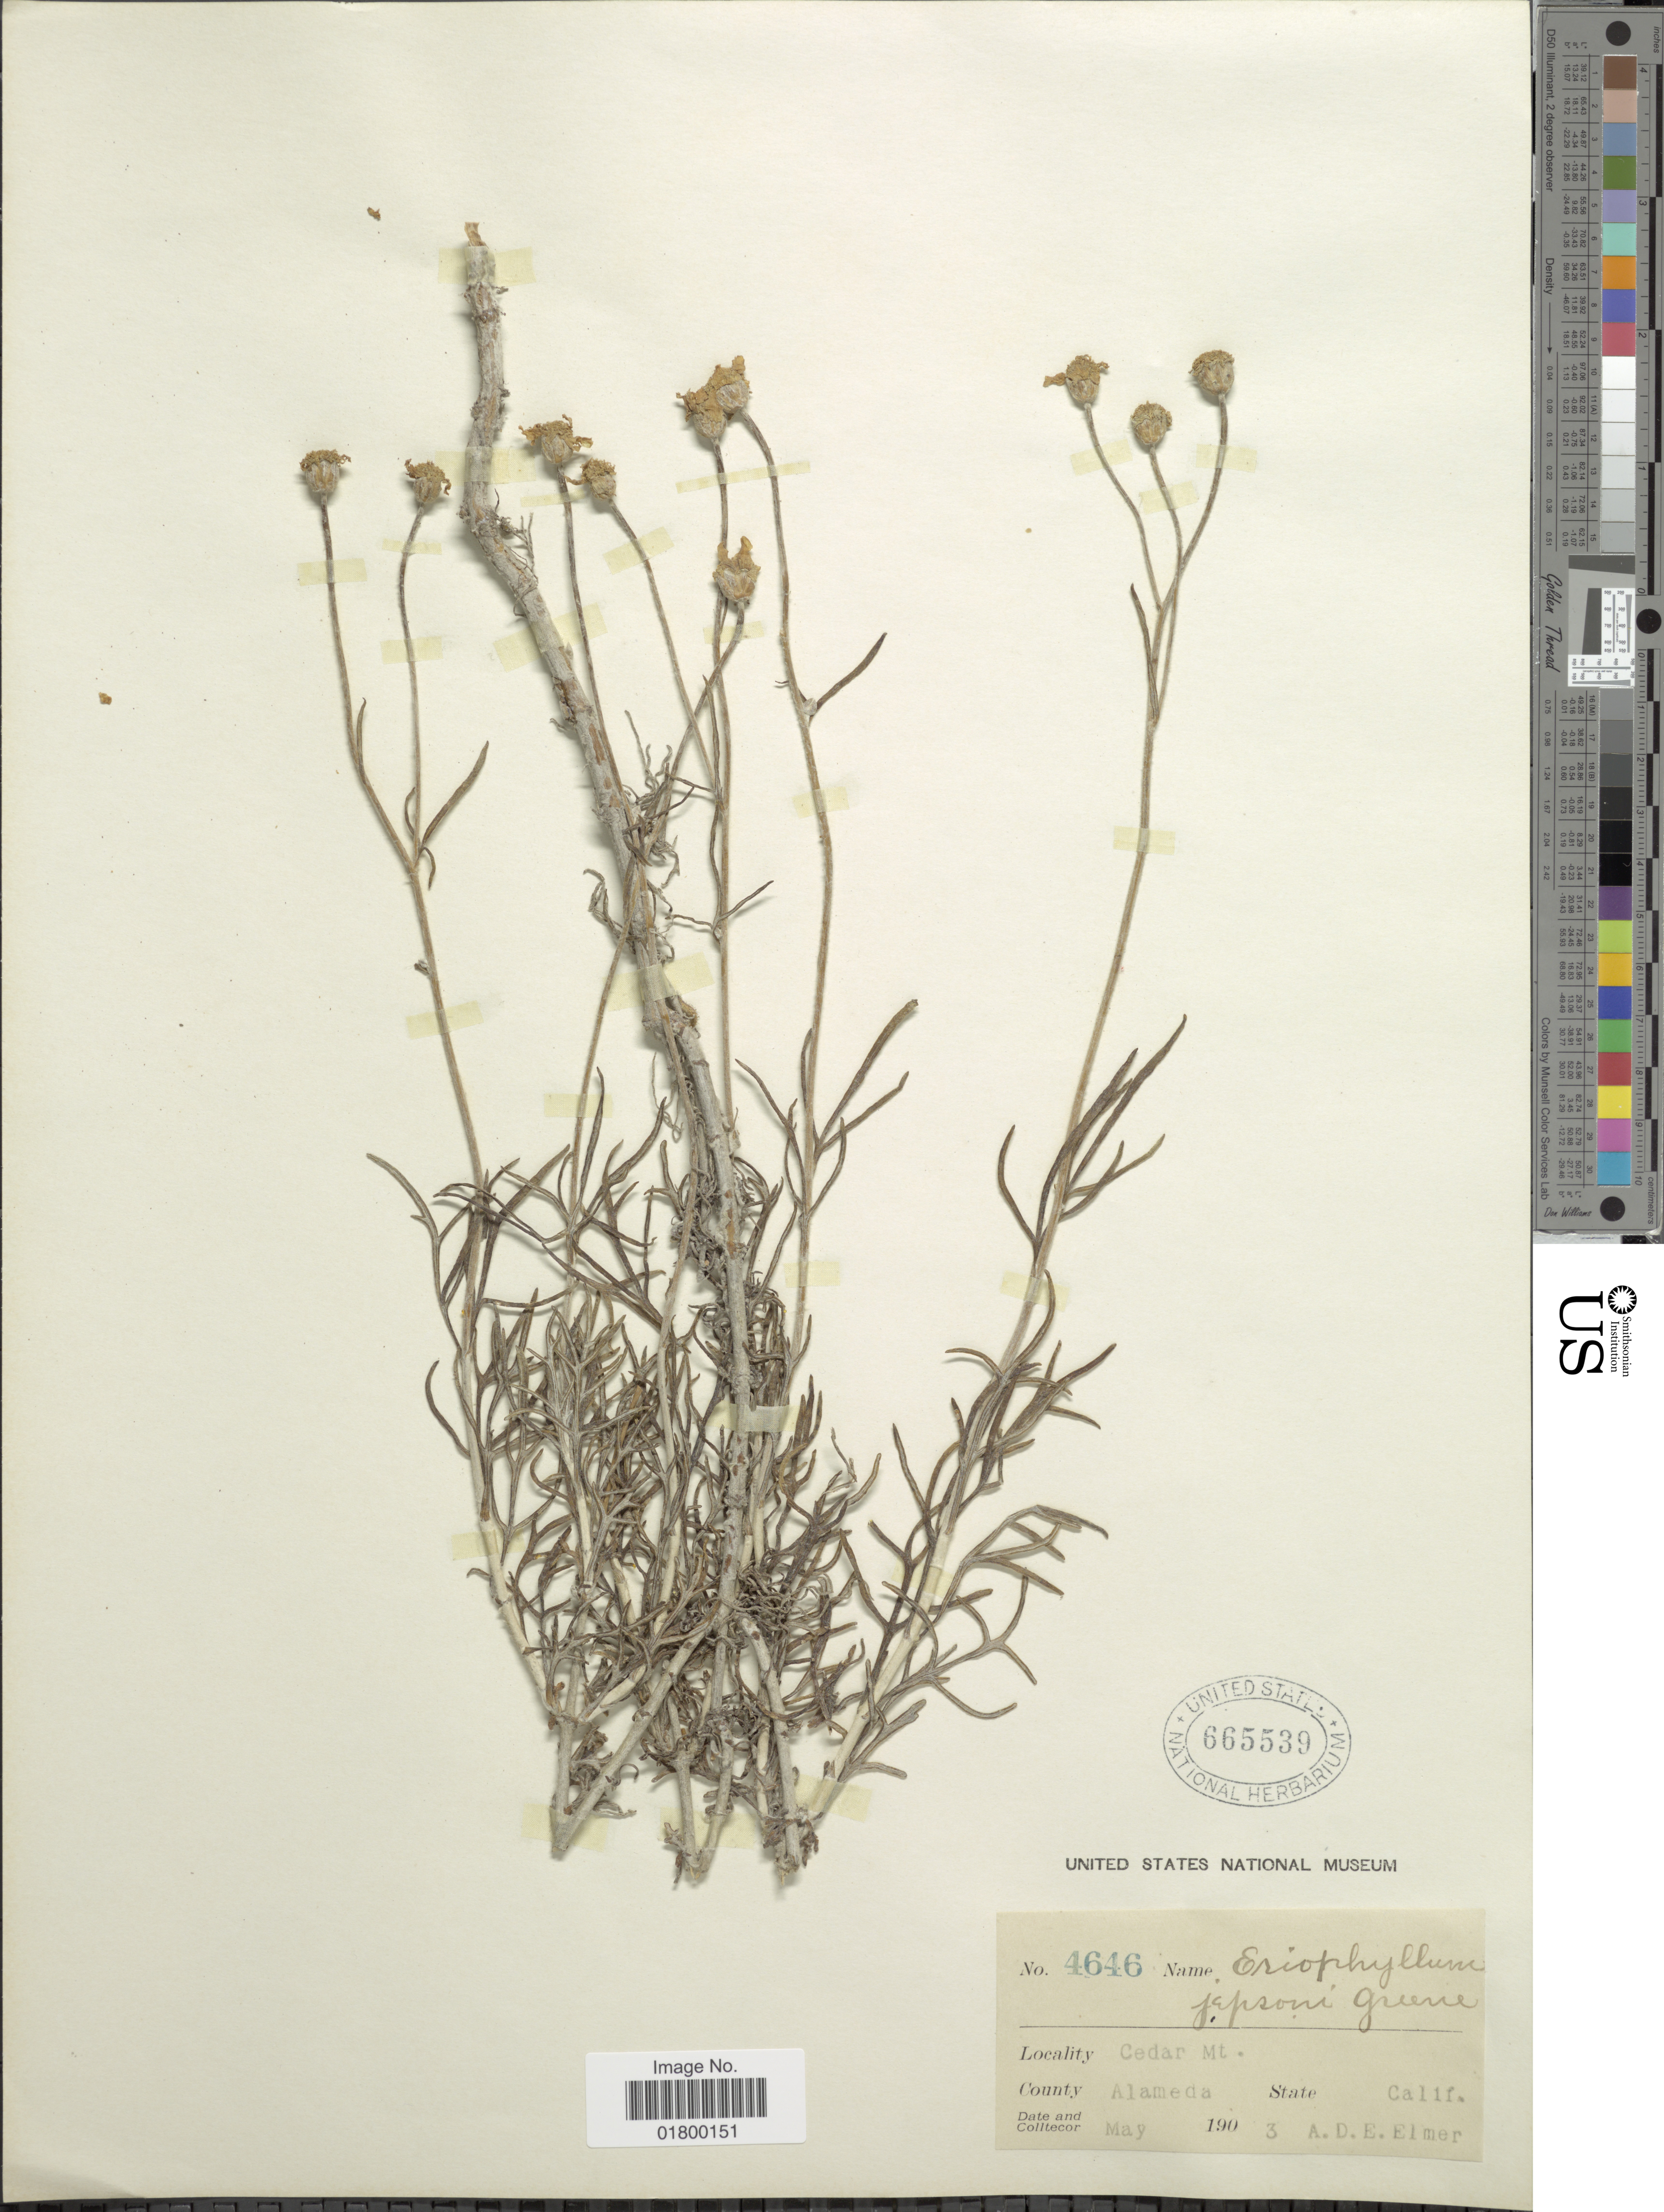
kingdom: Plantae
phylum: Tracheophyta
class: Magnoliopsida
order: Asterales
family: Asteraceae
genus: Eriophyllum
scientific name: Eriophyllum jepsoni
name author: Greene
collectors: A. D. E. Elmer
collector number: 4646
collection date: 1903-05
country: United States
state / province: California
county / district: Alameda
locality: Cedar Mt., County Alameda, State Calif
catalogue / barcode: US 665539